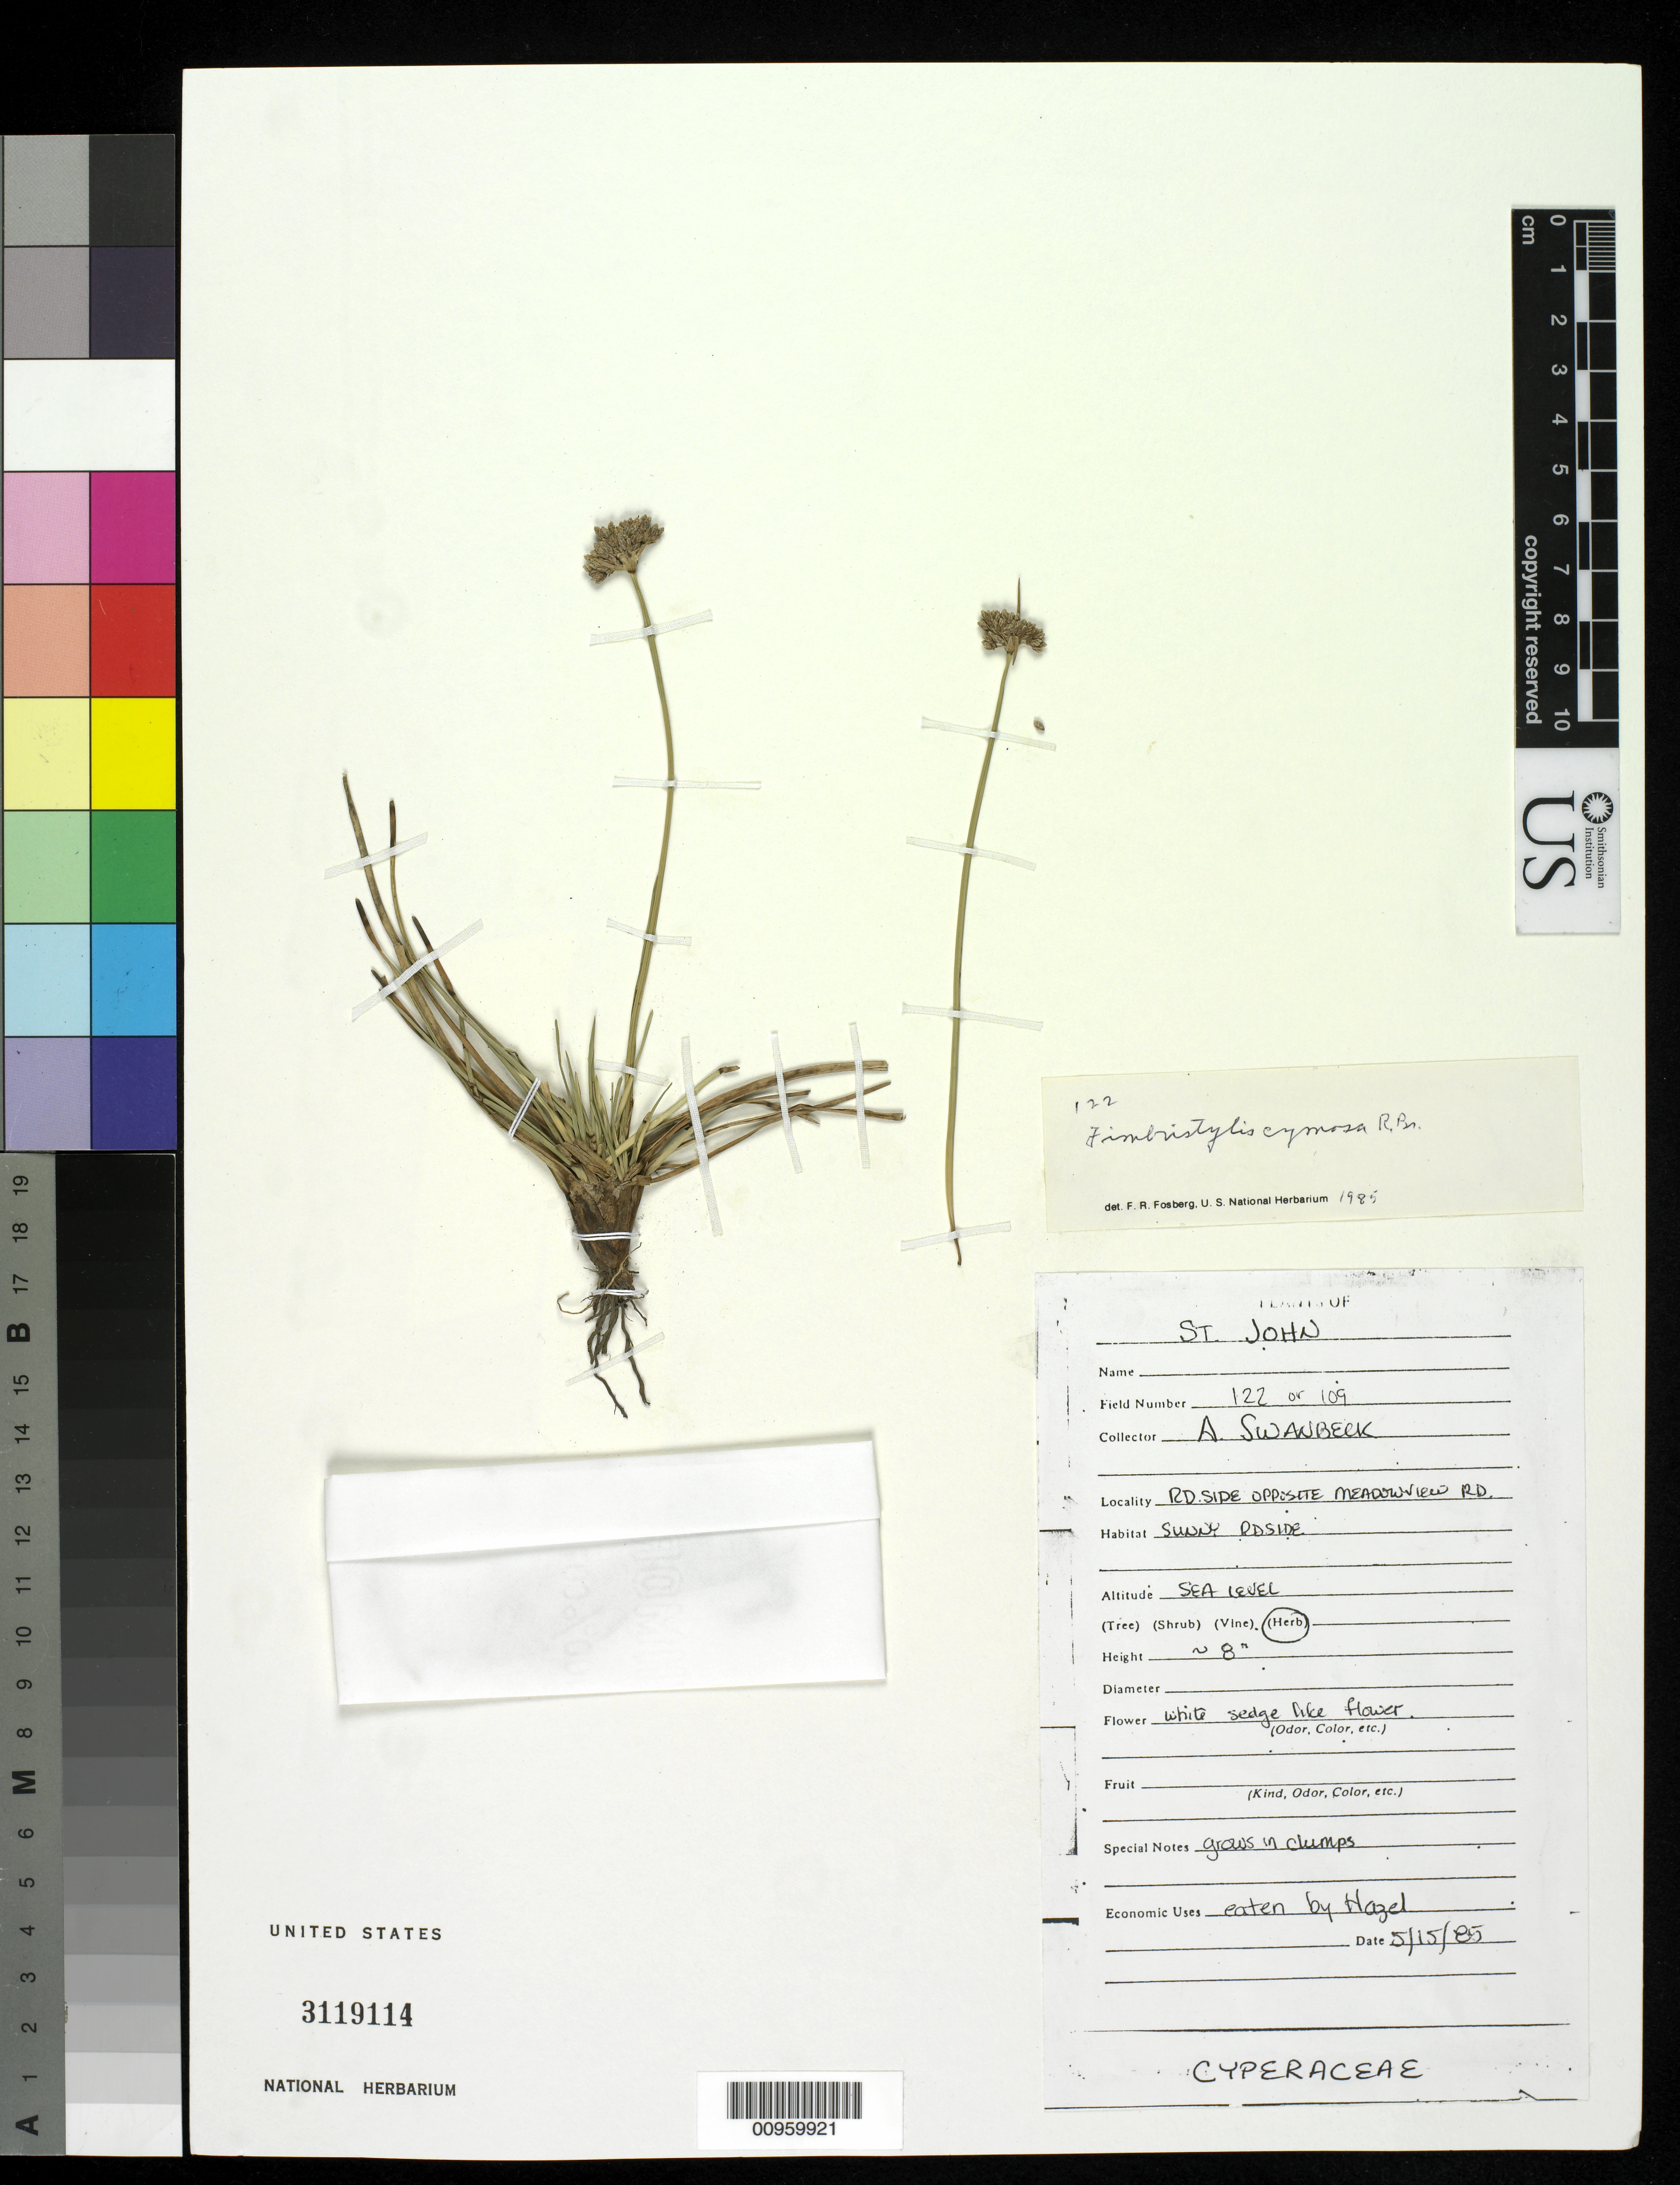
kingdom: Plantae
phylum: Tracheophyta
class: Liliopsida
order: Poales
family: Cyperaceae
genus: Fimbristylis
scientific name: Fimbristylis cymosa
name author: R. Br.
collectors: A. Swanbeck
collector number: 122 or 109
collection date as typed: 15 May 1985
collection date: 1985-05-15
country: U.S. Virgin Islands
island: St. John I.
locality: Meadowview road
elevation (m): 0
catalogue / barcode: US 3119114